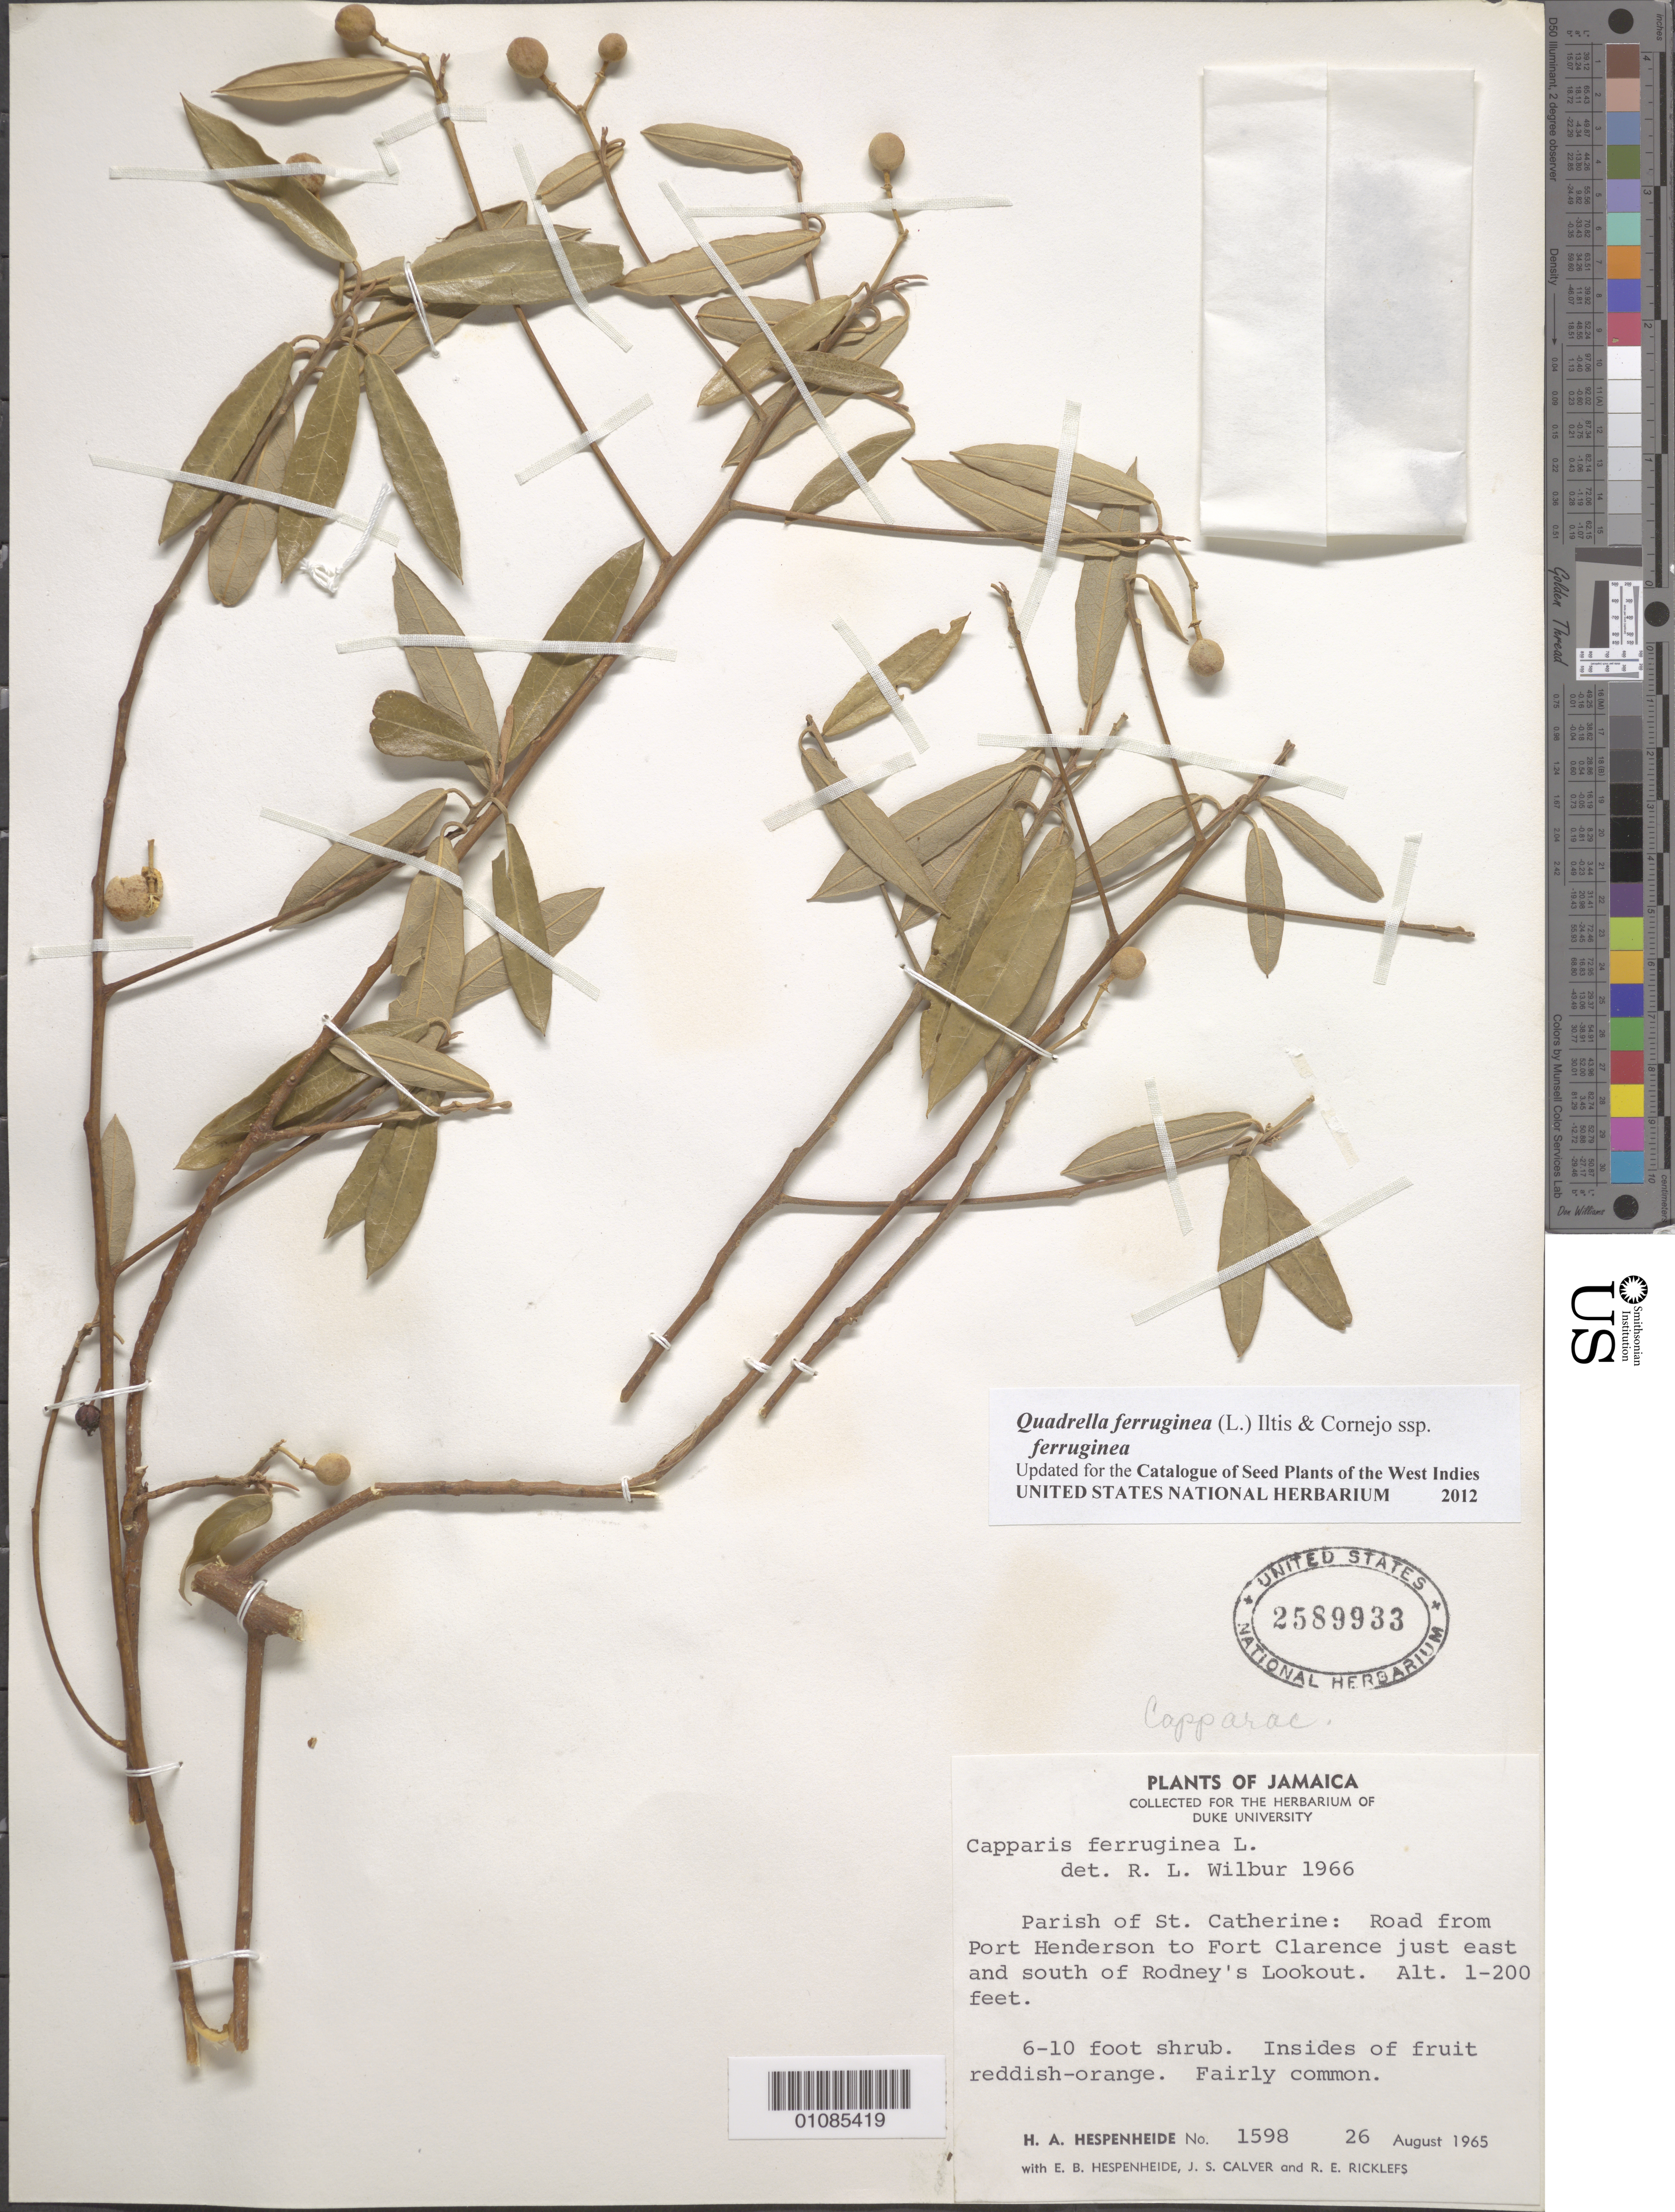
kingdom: Plantae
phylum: Tracheophyta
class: Magnoliopsida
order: Brassicales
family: Capparaceae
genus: Quadrella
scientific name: Quadrella ferruginea subsp. ferruginea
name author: (L.) Cornejo & Iltis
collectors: H. A. Hespenheide, E. Hespenheide, J. Calver & R. Ricklefs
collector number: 1598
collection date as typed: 26 Aug 1965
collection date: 1965-08-26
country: Jamaica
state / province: Saint Catherine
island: Jamaica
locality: Road from Port Henderson to Fort Clarence just E and S of Rodney's Lookout.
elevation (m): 0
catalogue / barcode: US 2589933